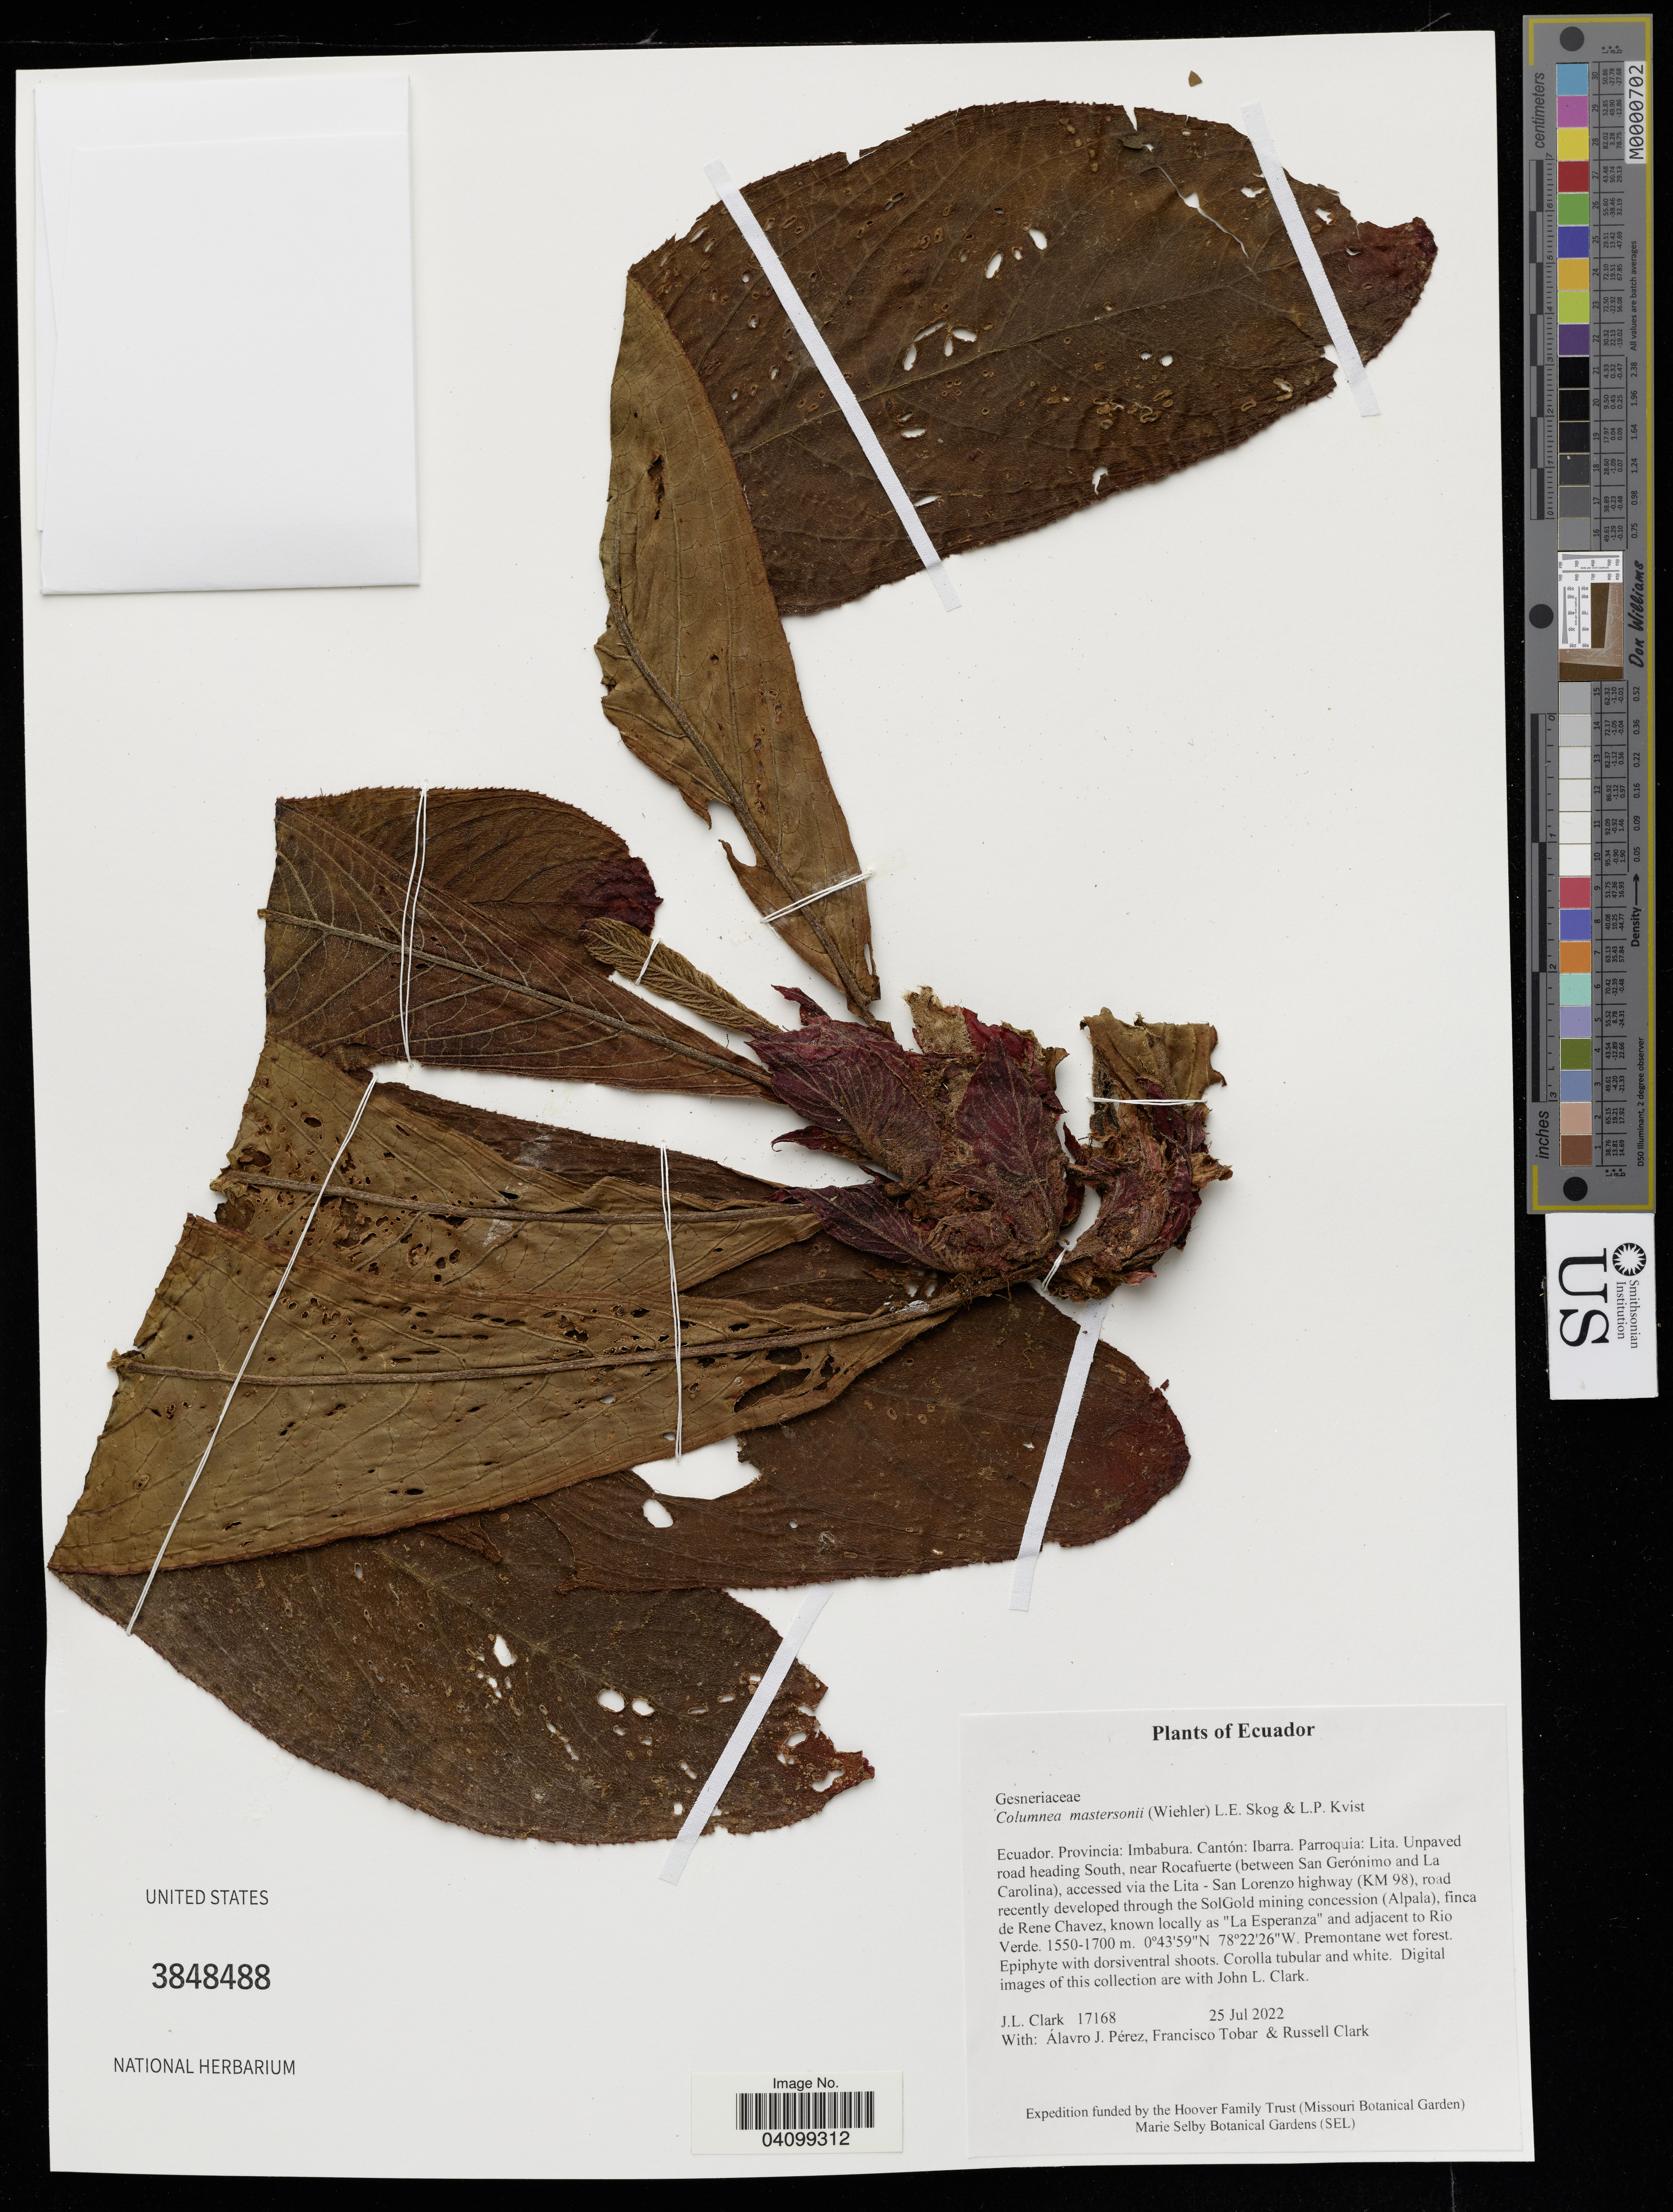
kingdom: Plantae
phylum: Tracheophyta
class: Magnoliopsida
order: Lamiales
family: Gesneriaceae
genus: Columnea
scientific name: Columnea mastersonii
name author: (Wiehler) L.E. Skog & L.P. Kvist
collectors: J. Clark, A. J. Pérez C. & F. Tobar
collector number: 17168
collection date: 2022-07-25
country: Ecuador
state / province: Imbabura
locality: Imbabura. Cantón: Ibarra. Parroquia: Lita. Unpaved road heading South, near Rocafuerte (between San Gerónimo and La Carolina), accessed via the Lita - San Lorenzo highway (KM 98), road recently developed through the SolGold mining concession (Alpala), fin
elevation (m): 1550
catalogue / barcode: US 3848488